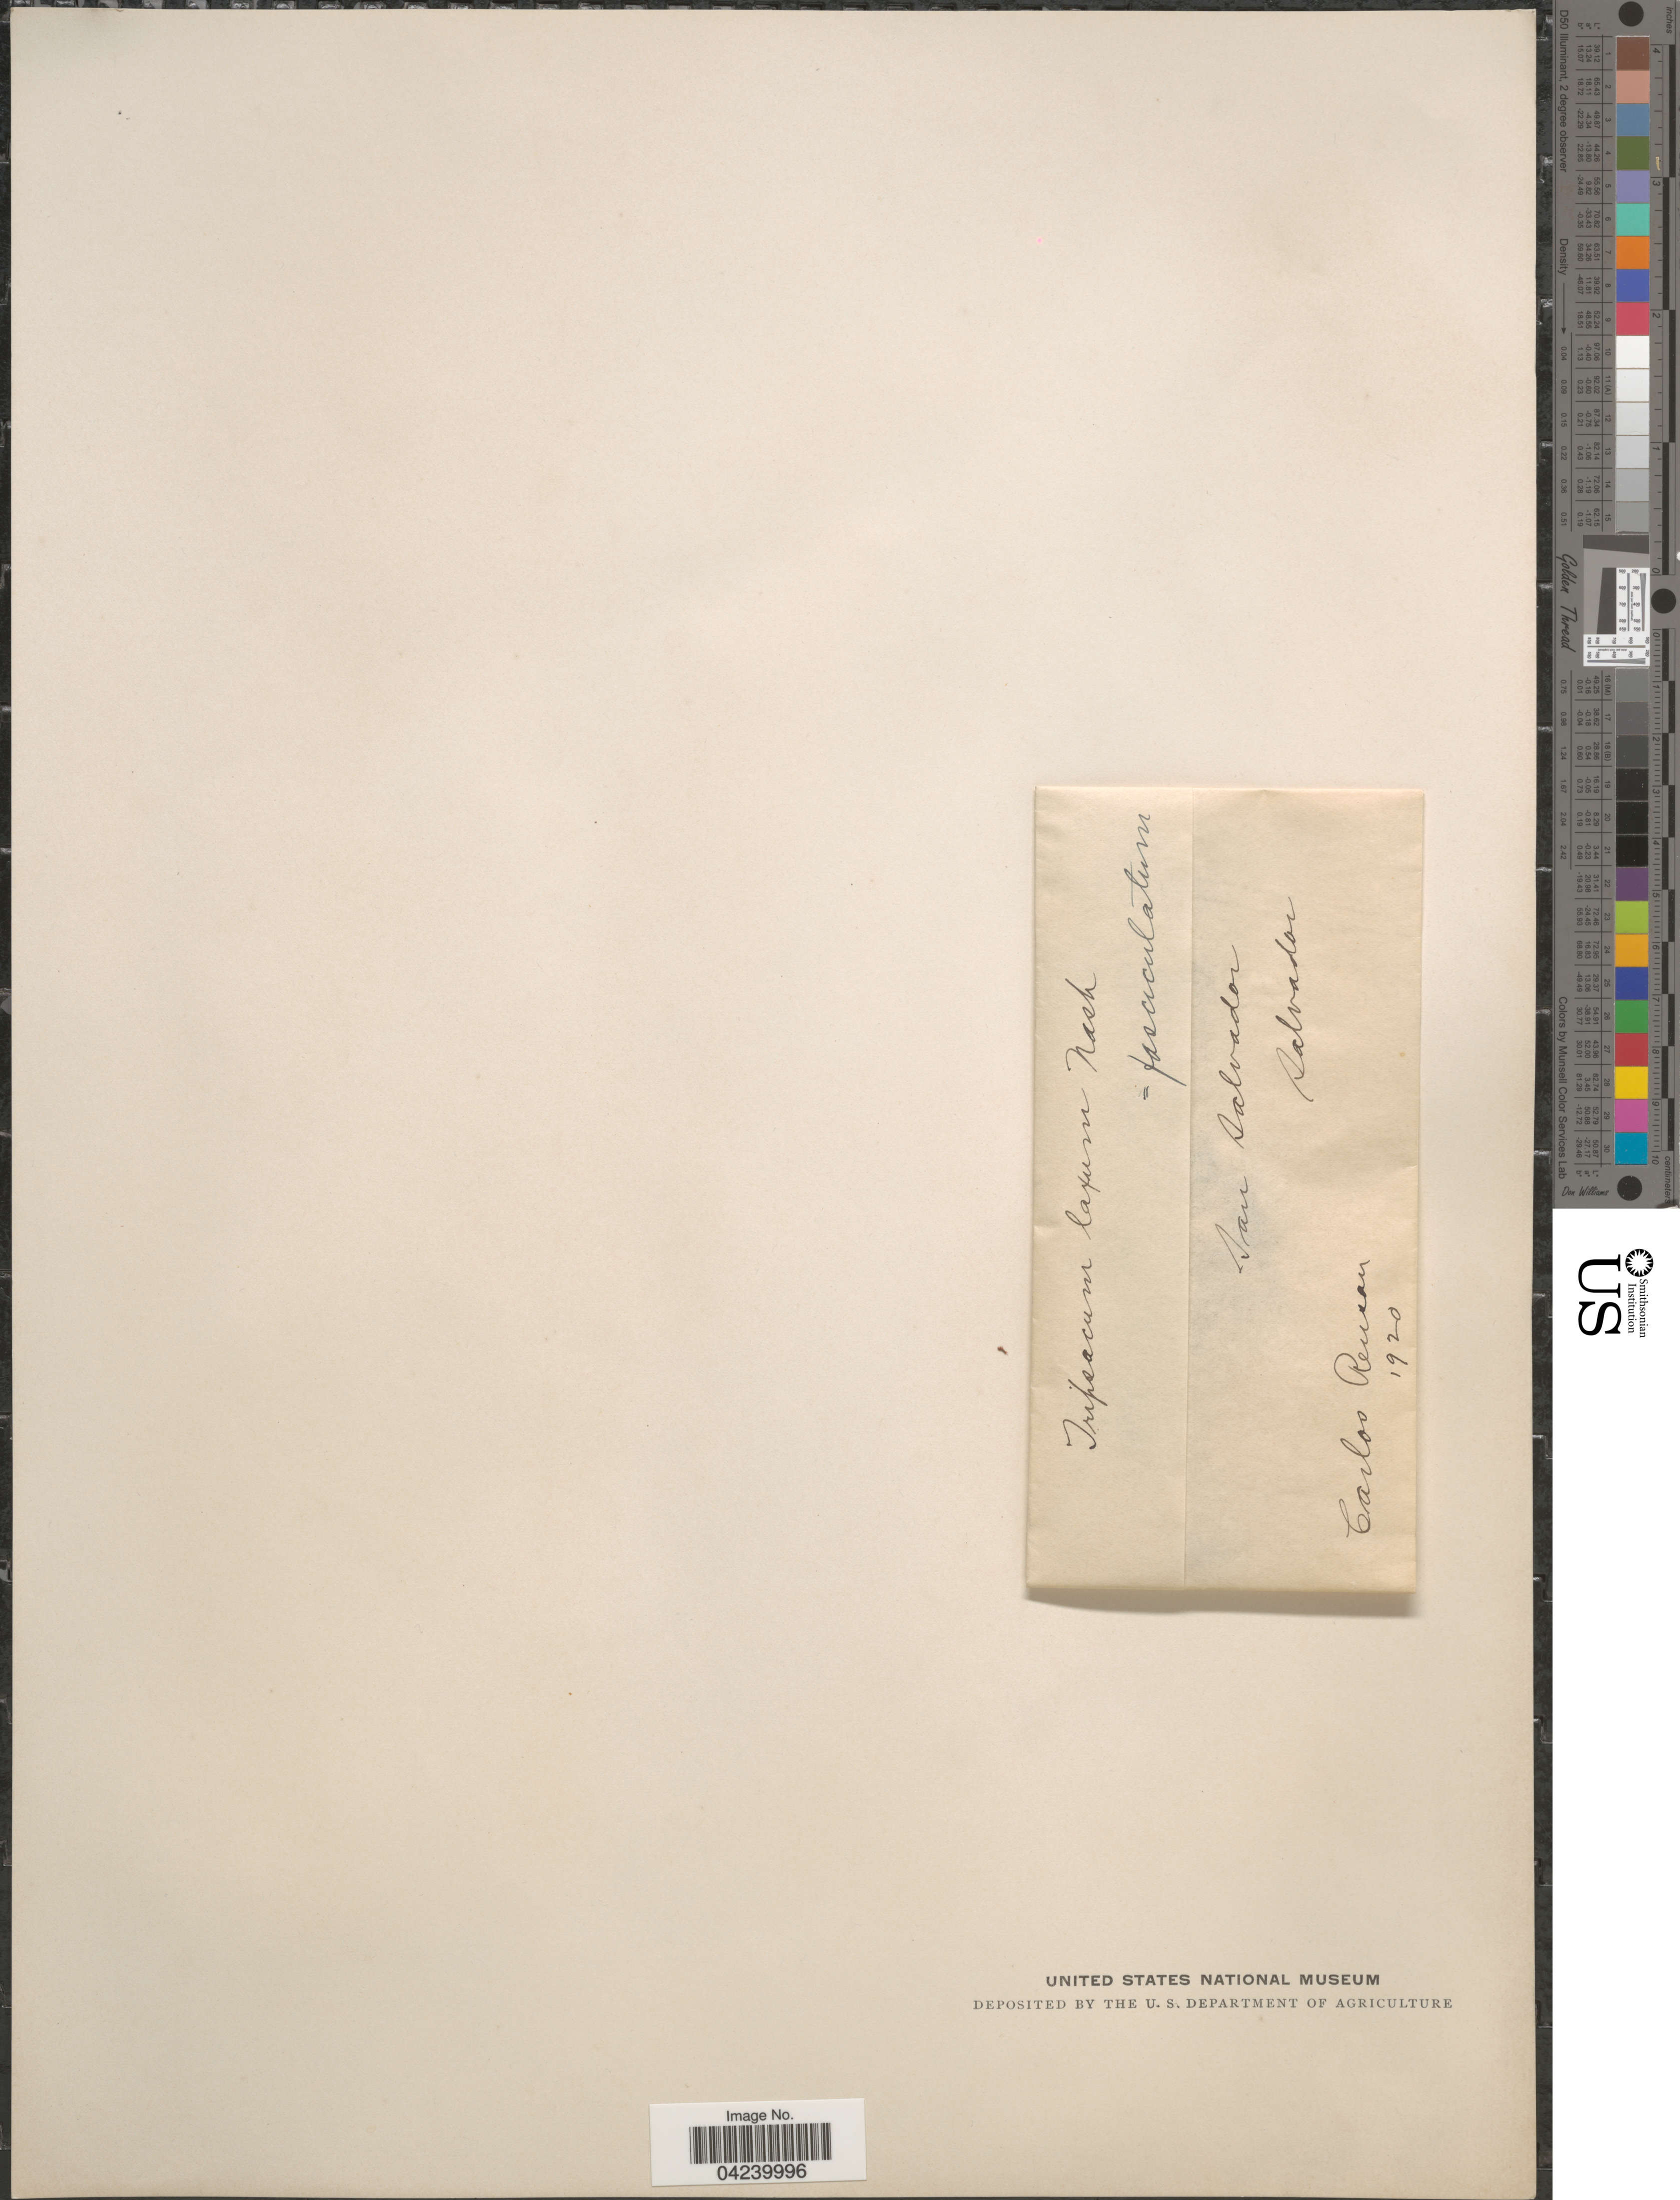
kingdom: Plantae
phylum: Tracheophyta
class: Liliopsida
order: Poales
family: Poaceae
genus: Tripsacum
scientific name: Tripsacum laxum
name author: Nash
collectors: C. Renson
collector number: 1920?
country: El Salvador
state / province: San Salvador